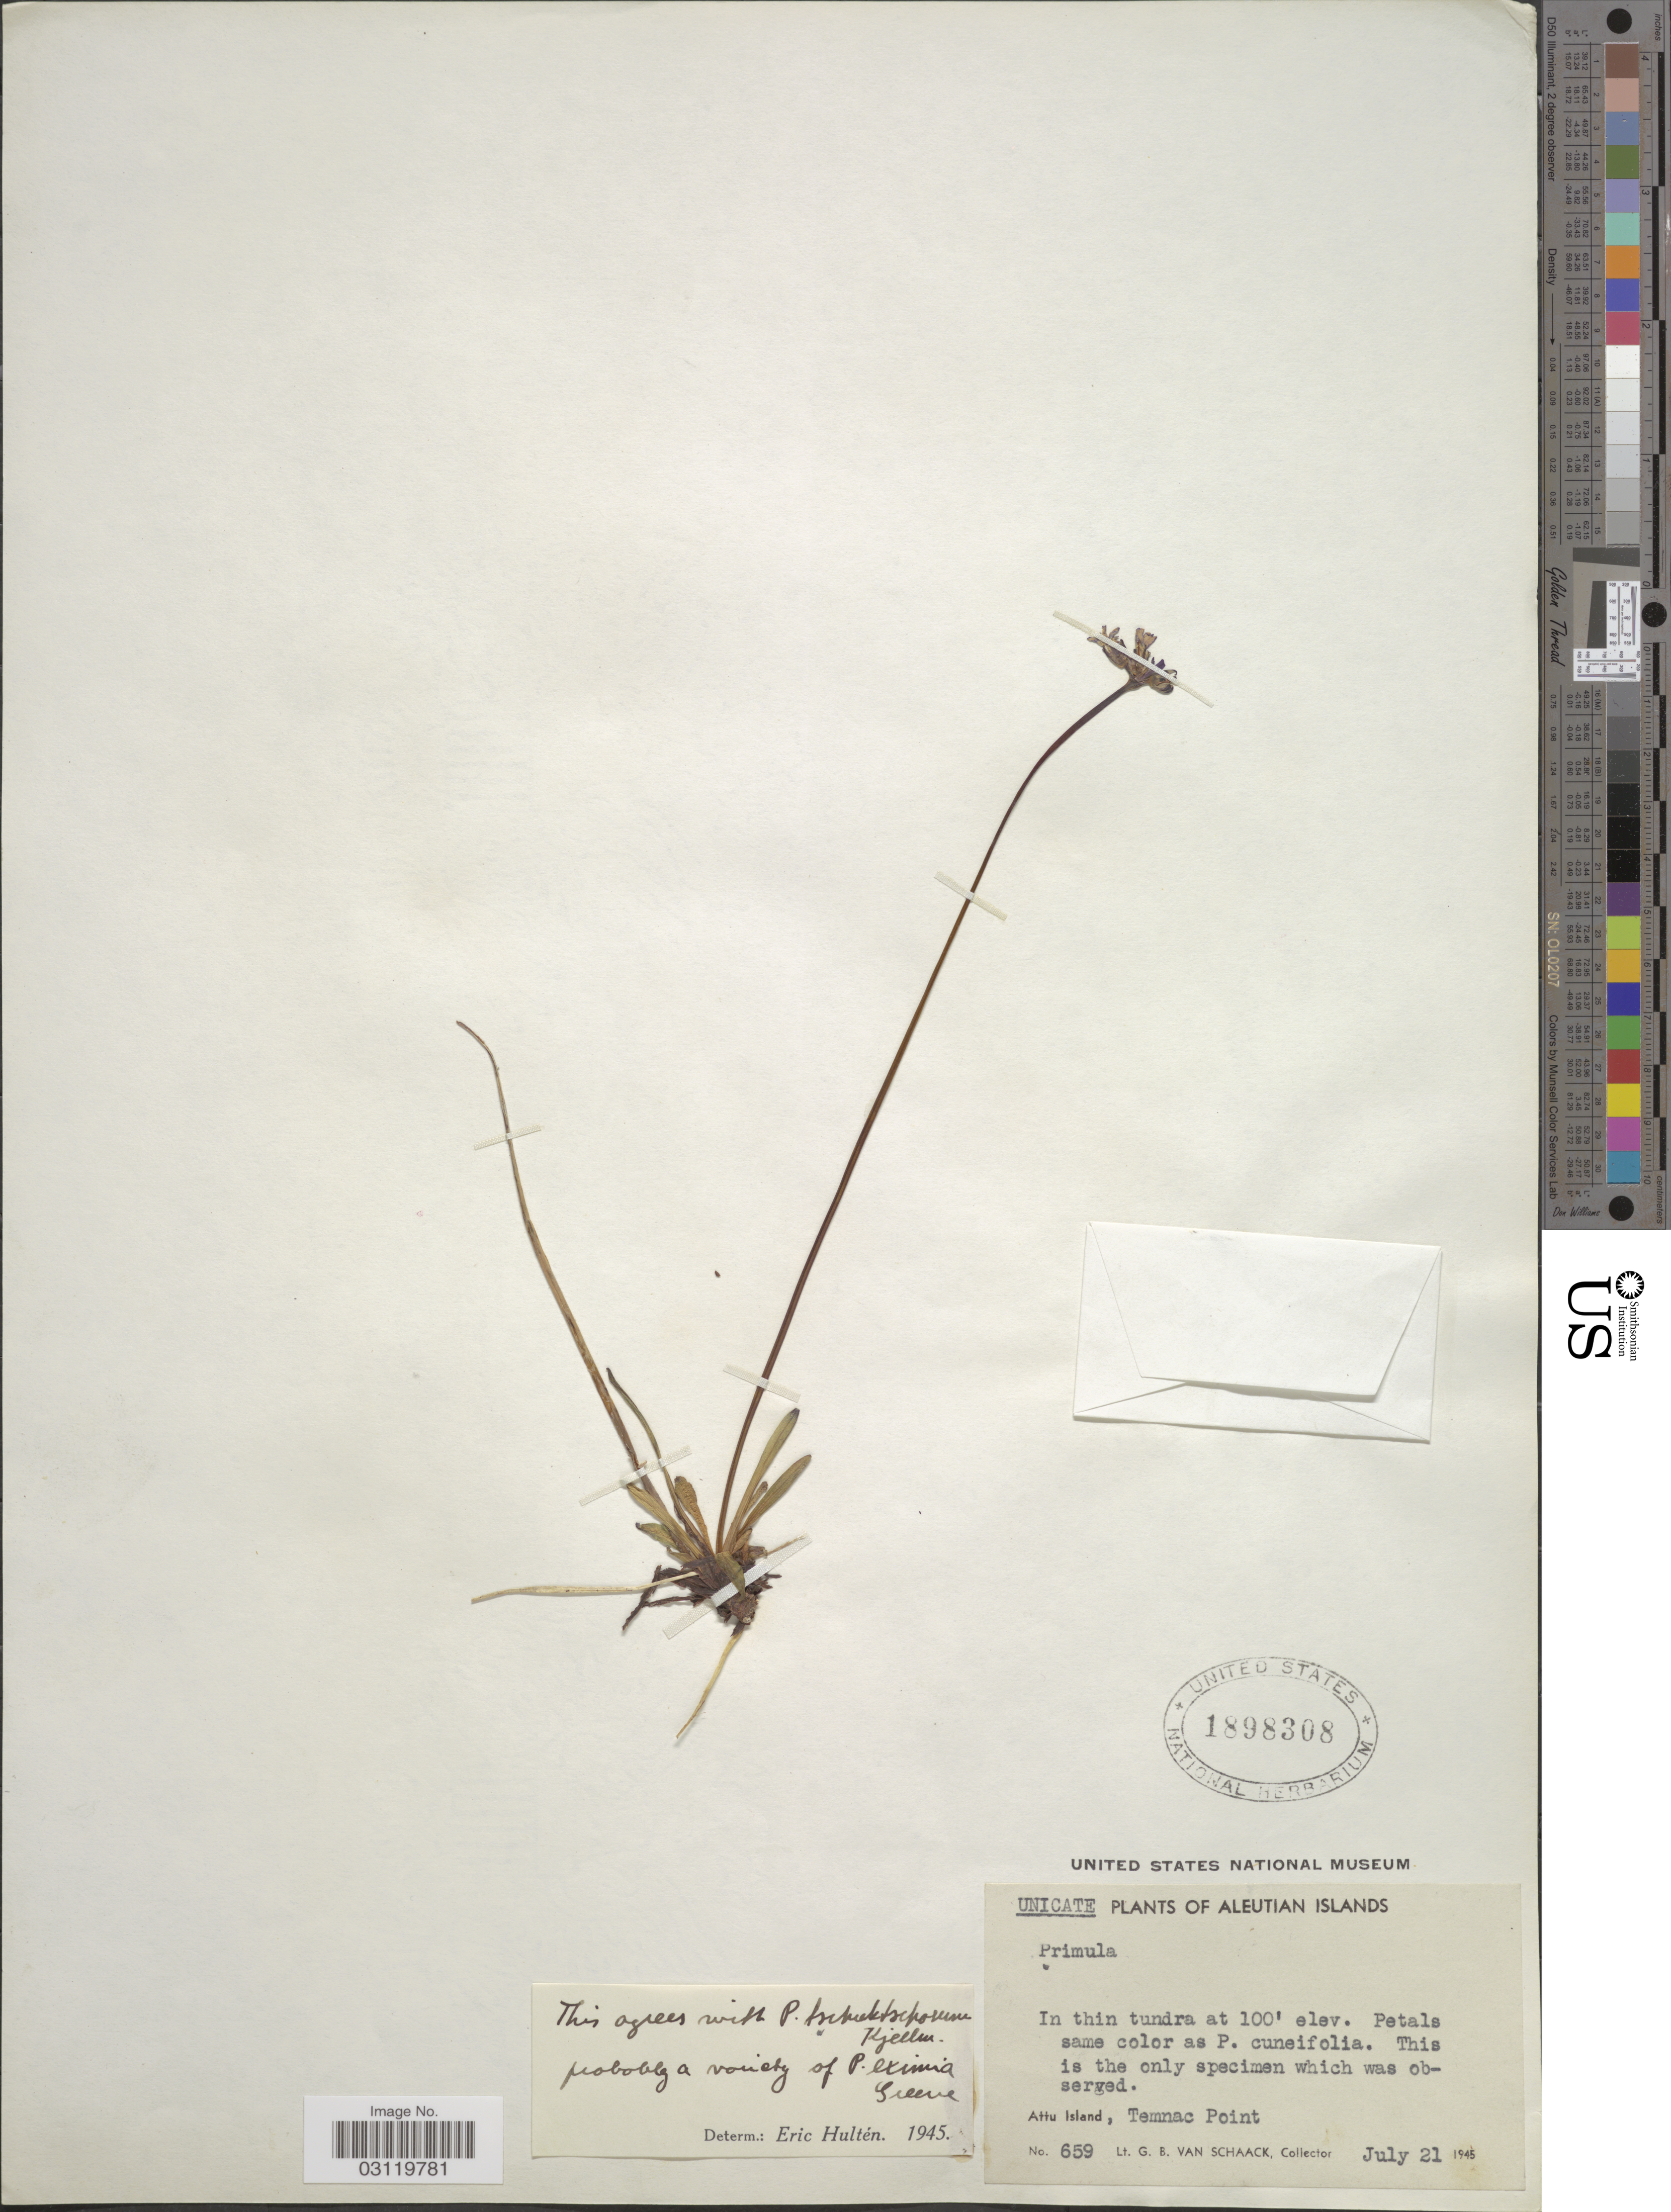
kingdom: Plantae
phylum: Tracheophyta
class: Magnoliopsida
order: Ericales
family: Primulaceae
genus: Primula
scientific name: Primula tschuktschorum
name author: Kjellm.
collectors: G. Van Schaack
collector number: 659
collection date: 1945-07-21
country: United States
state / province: Alaska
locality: Aleutian Islands, Attu Island, Temnac Point.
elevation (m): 30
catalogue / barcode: US 1898308